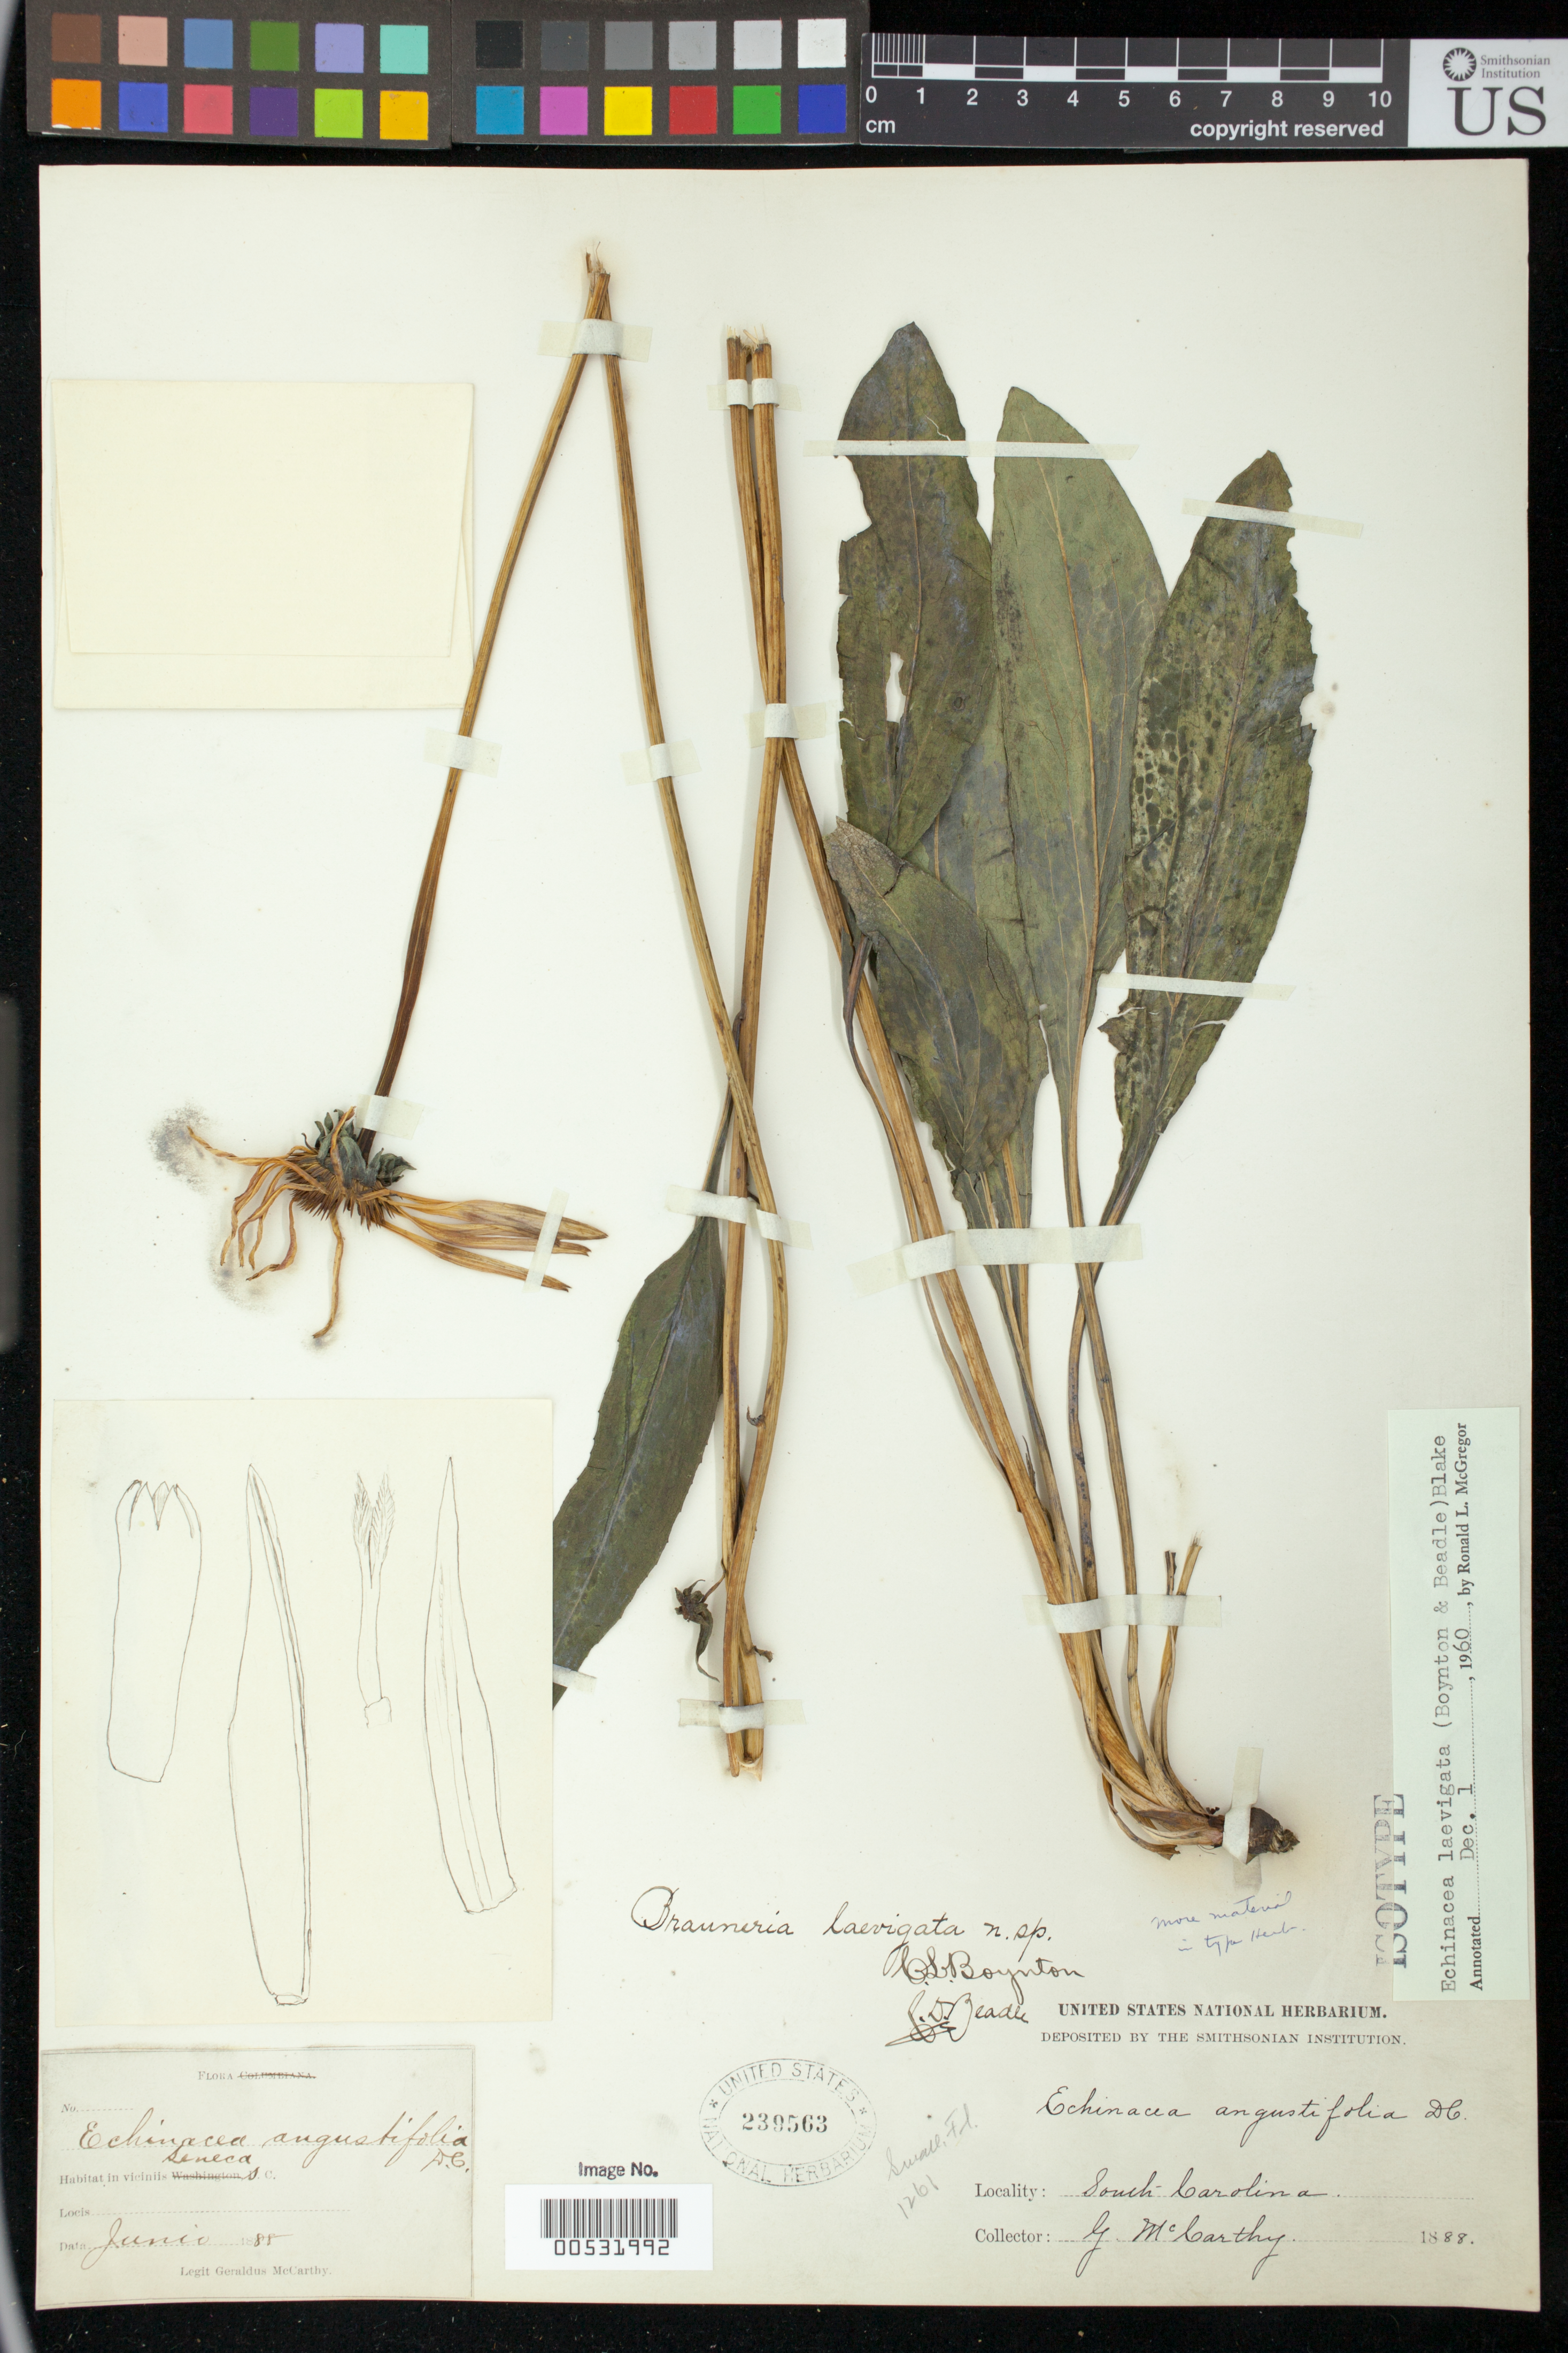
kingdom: Plantae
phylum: Tracheophyta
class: Magnoliopsida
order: Asterales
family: Asteraceae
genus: Brauneria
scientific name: Brauneria laevigata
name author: C.L. Boynton & Beadle in Small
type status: Type Collection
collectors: G. McCarthy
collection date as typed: Jun 1888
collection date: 1888-06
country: United States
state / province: South Carolina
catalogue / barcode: US 239563